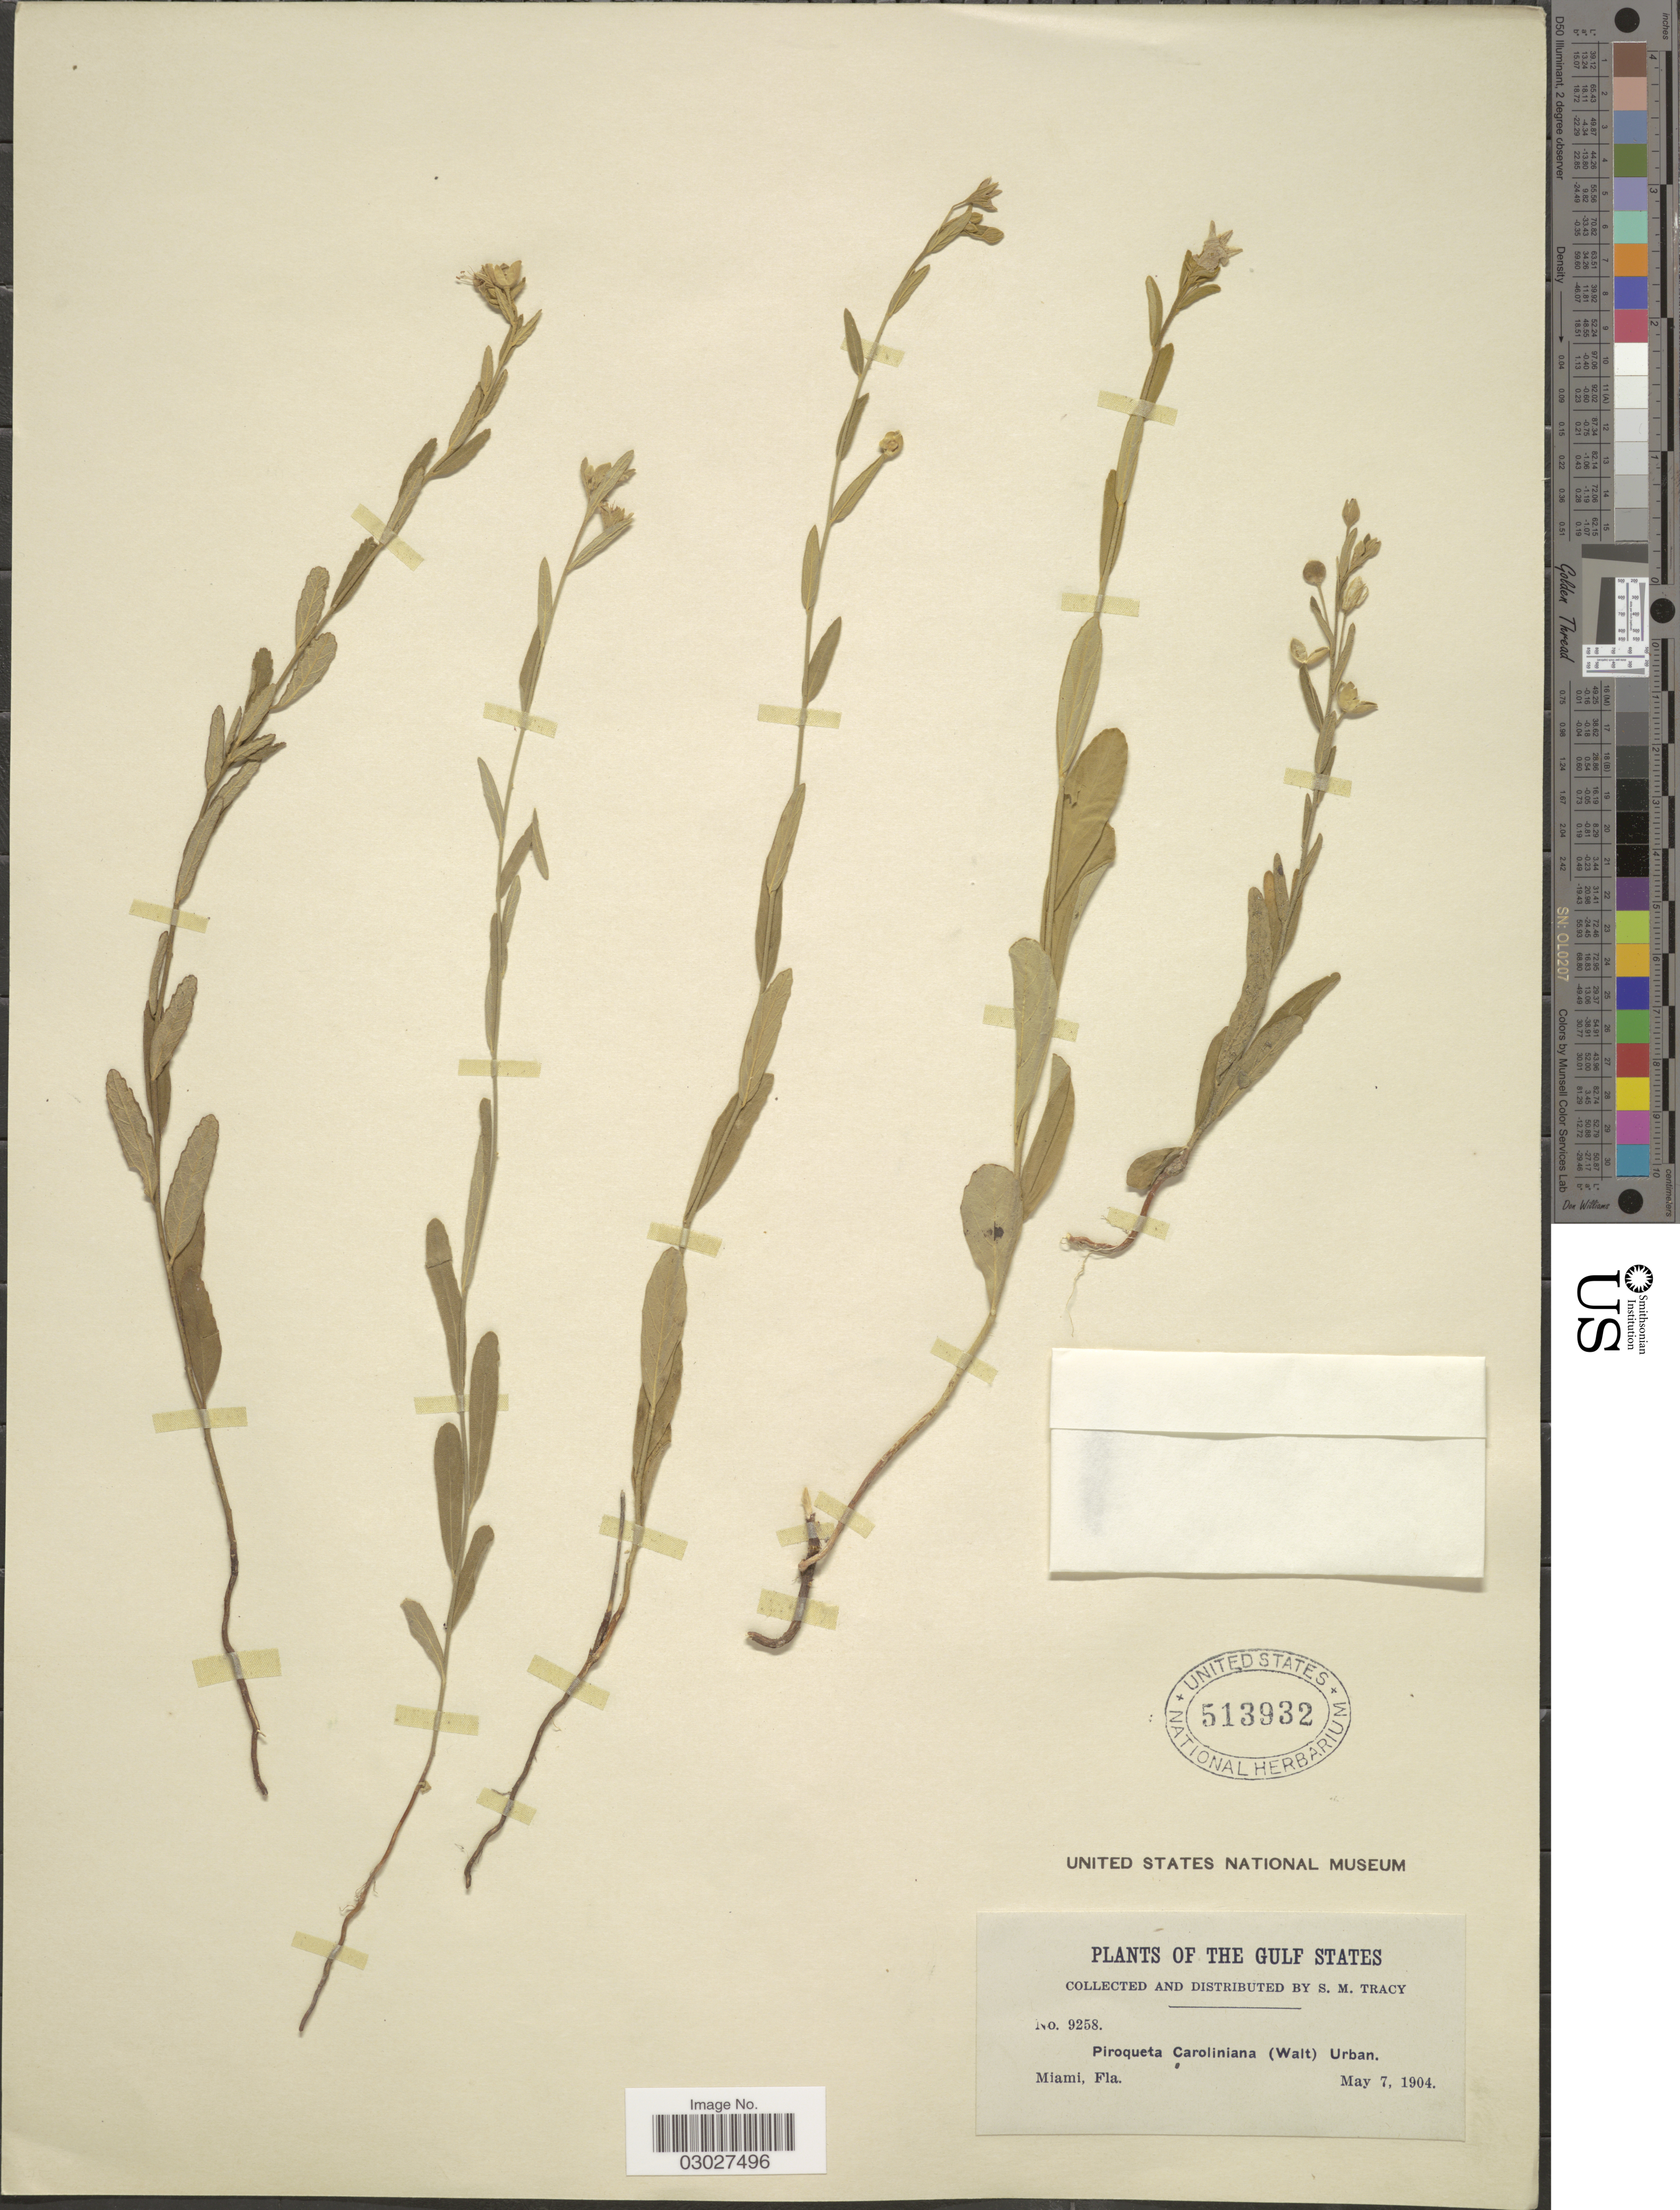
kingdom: Plantae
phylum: Tracheophyta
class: Magnoliopsida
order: Malpighiales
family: Turneraceae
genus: Piriqueta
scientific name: Piriqueta cistoides subsp. caroliniana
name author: (Walter) Arbo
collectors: S. M. Tracy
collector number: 9258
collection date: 1904-05-07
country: United States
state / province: Florida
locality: The Gulf States. Miami.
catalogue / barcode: US 513932